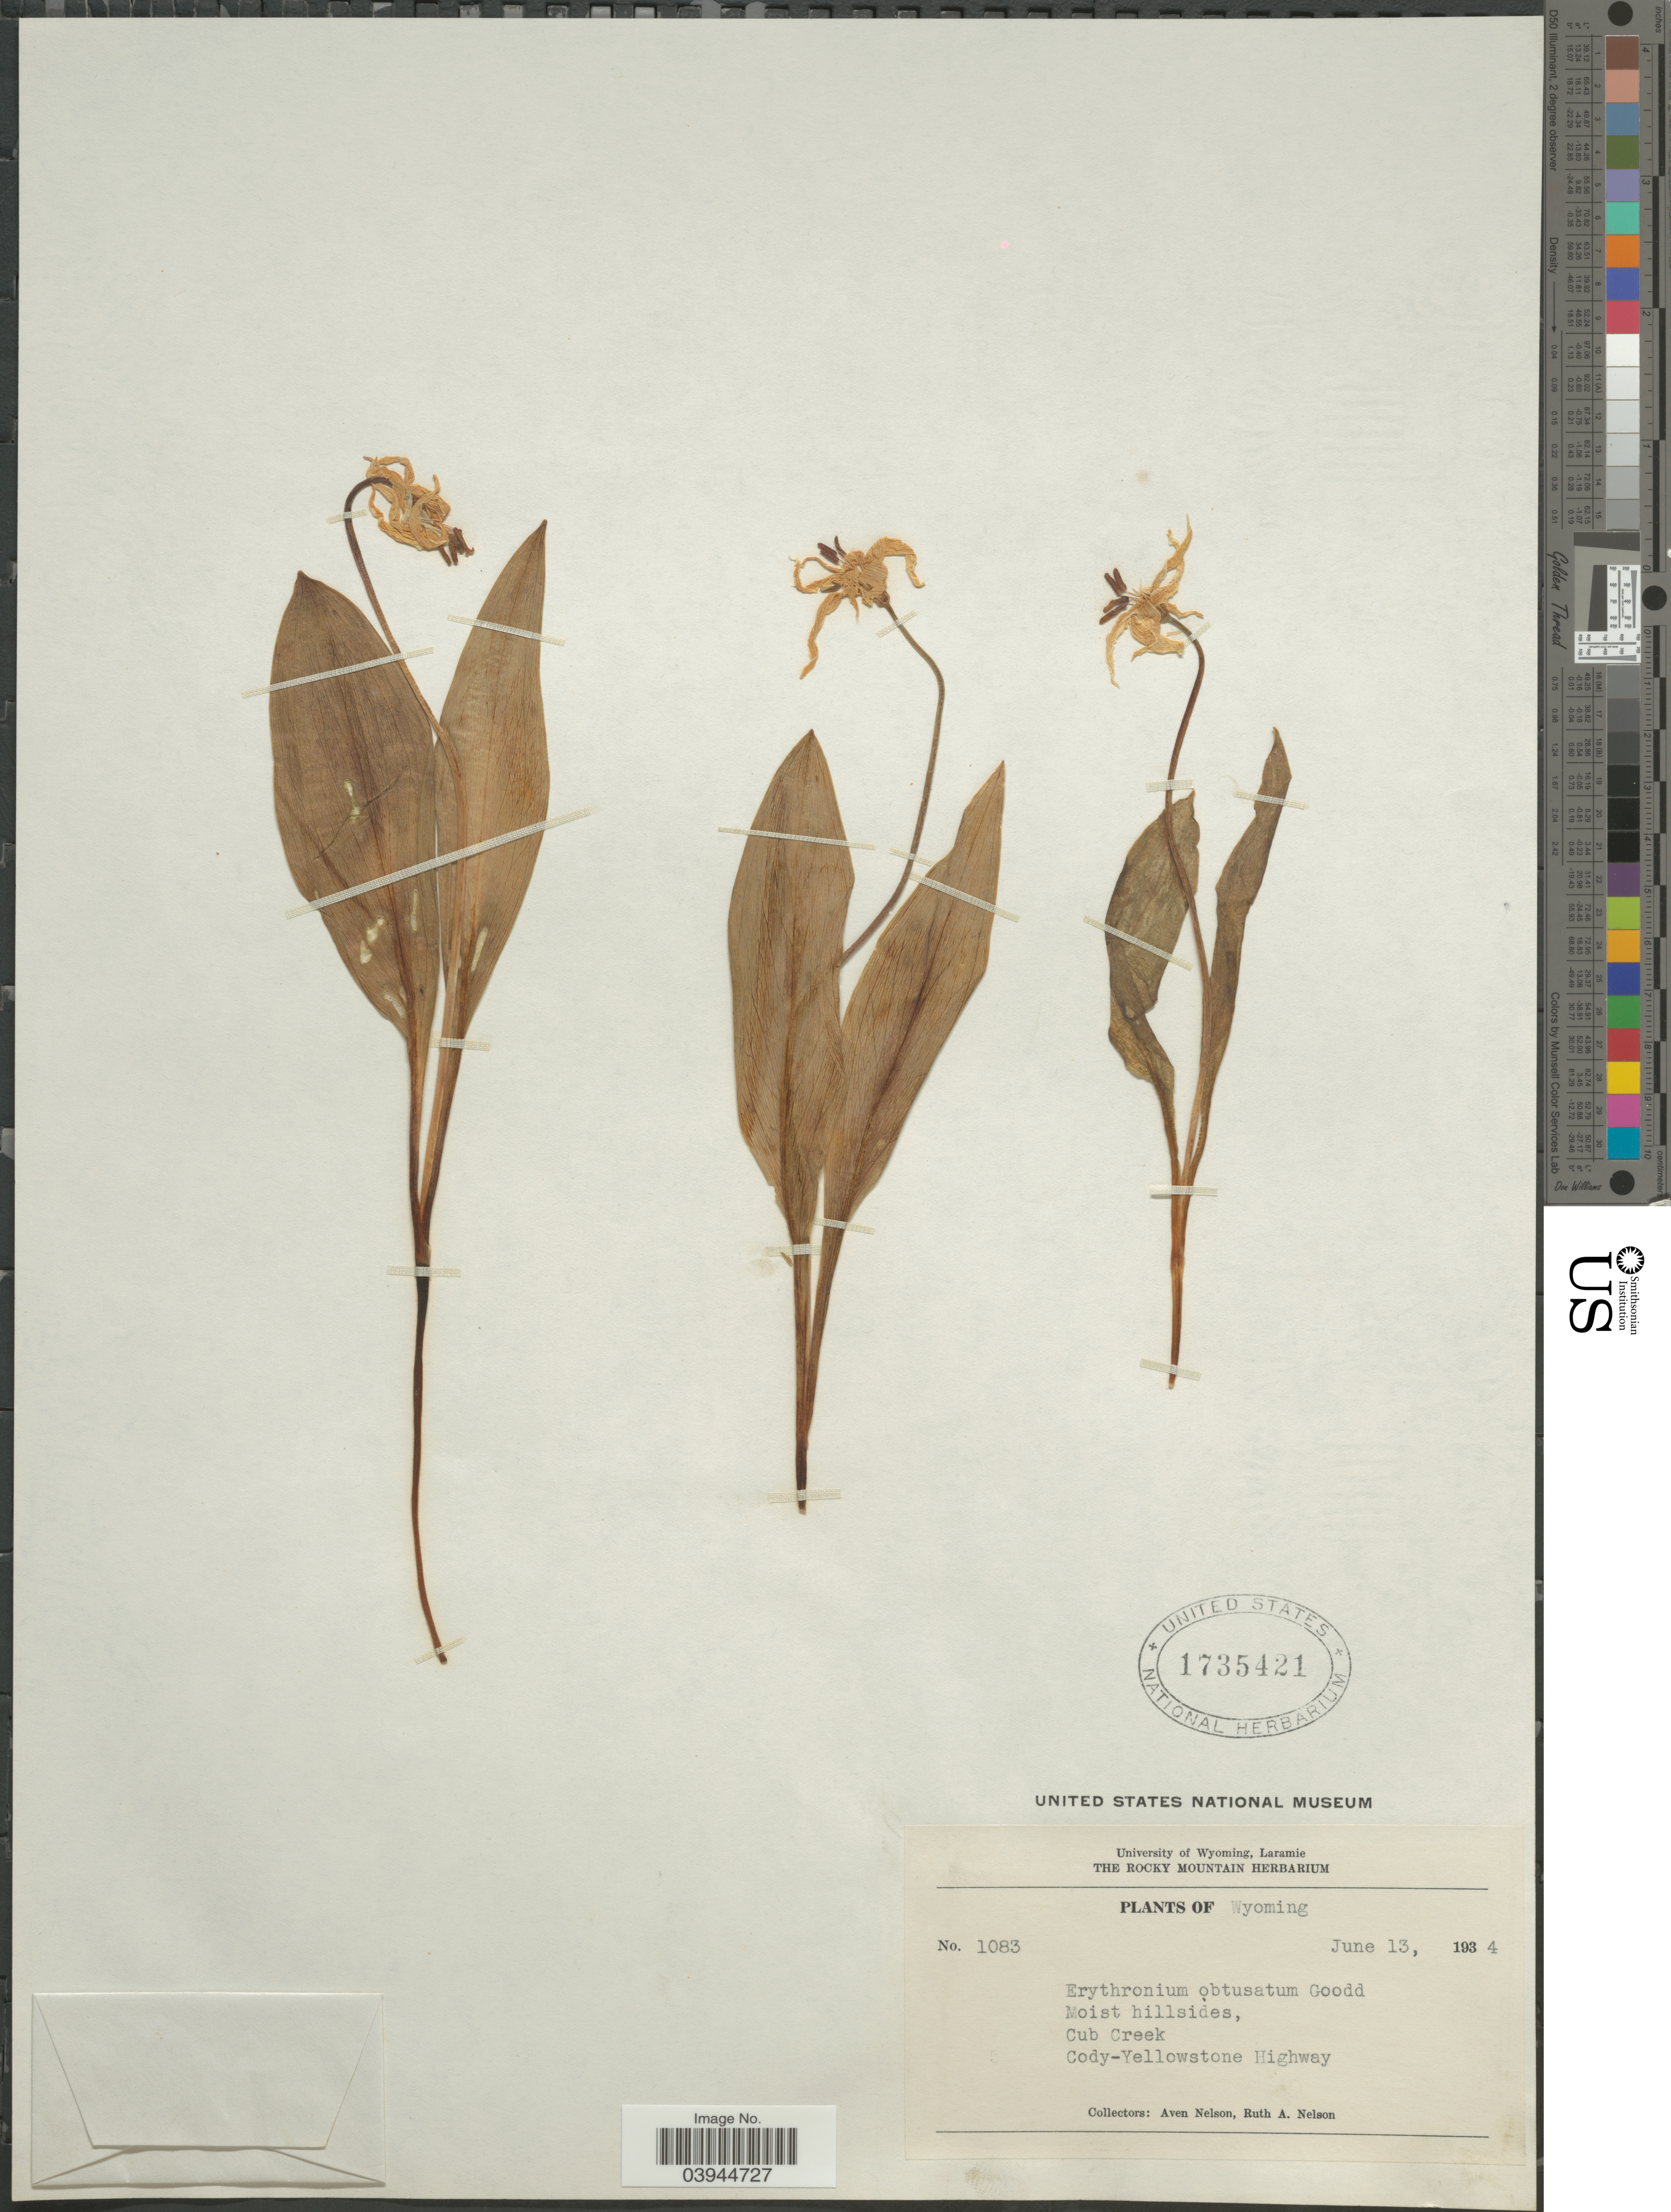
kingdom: Plantae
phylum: Tracheophyta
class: Liliopsida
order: Liliales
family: Liliaceae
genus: Erythronium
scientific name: Erythronium obtusatum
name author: Goodd.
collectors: A. Nelson & R. A. Nelson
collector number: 1083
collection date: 1934-06-13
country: United States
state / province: Wyoming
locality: Moist hillsides, Cub Creek. Cody-Yellowstone Highway.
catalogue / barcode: US 1735421